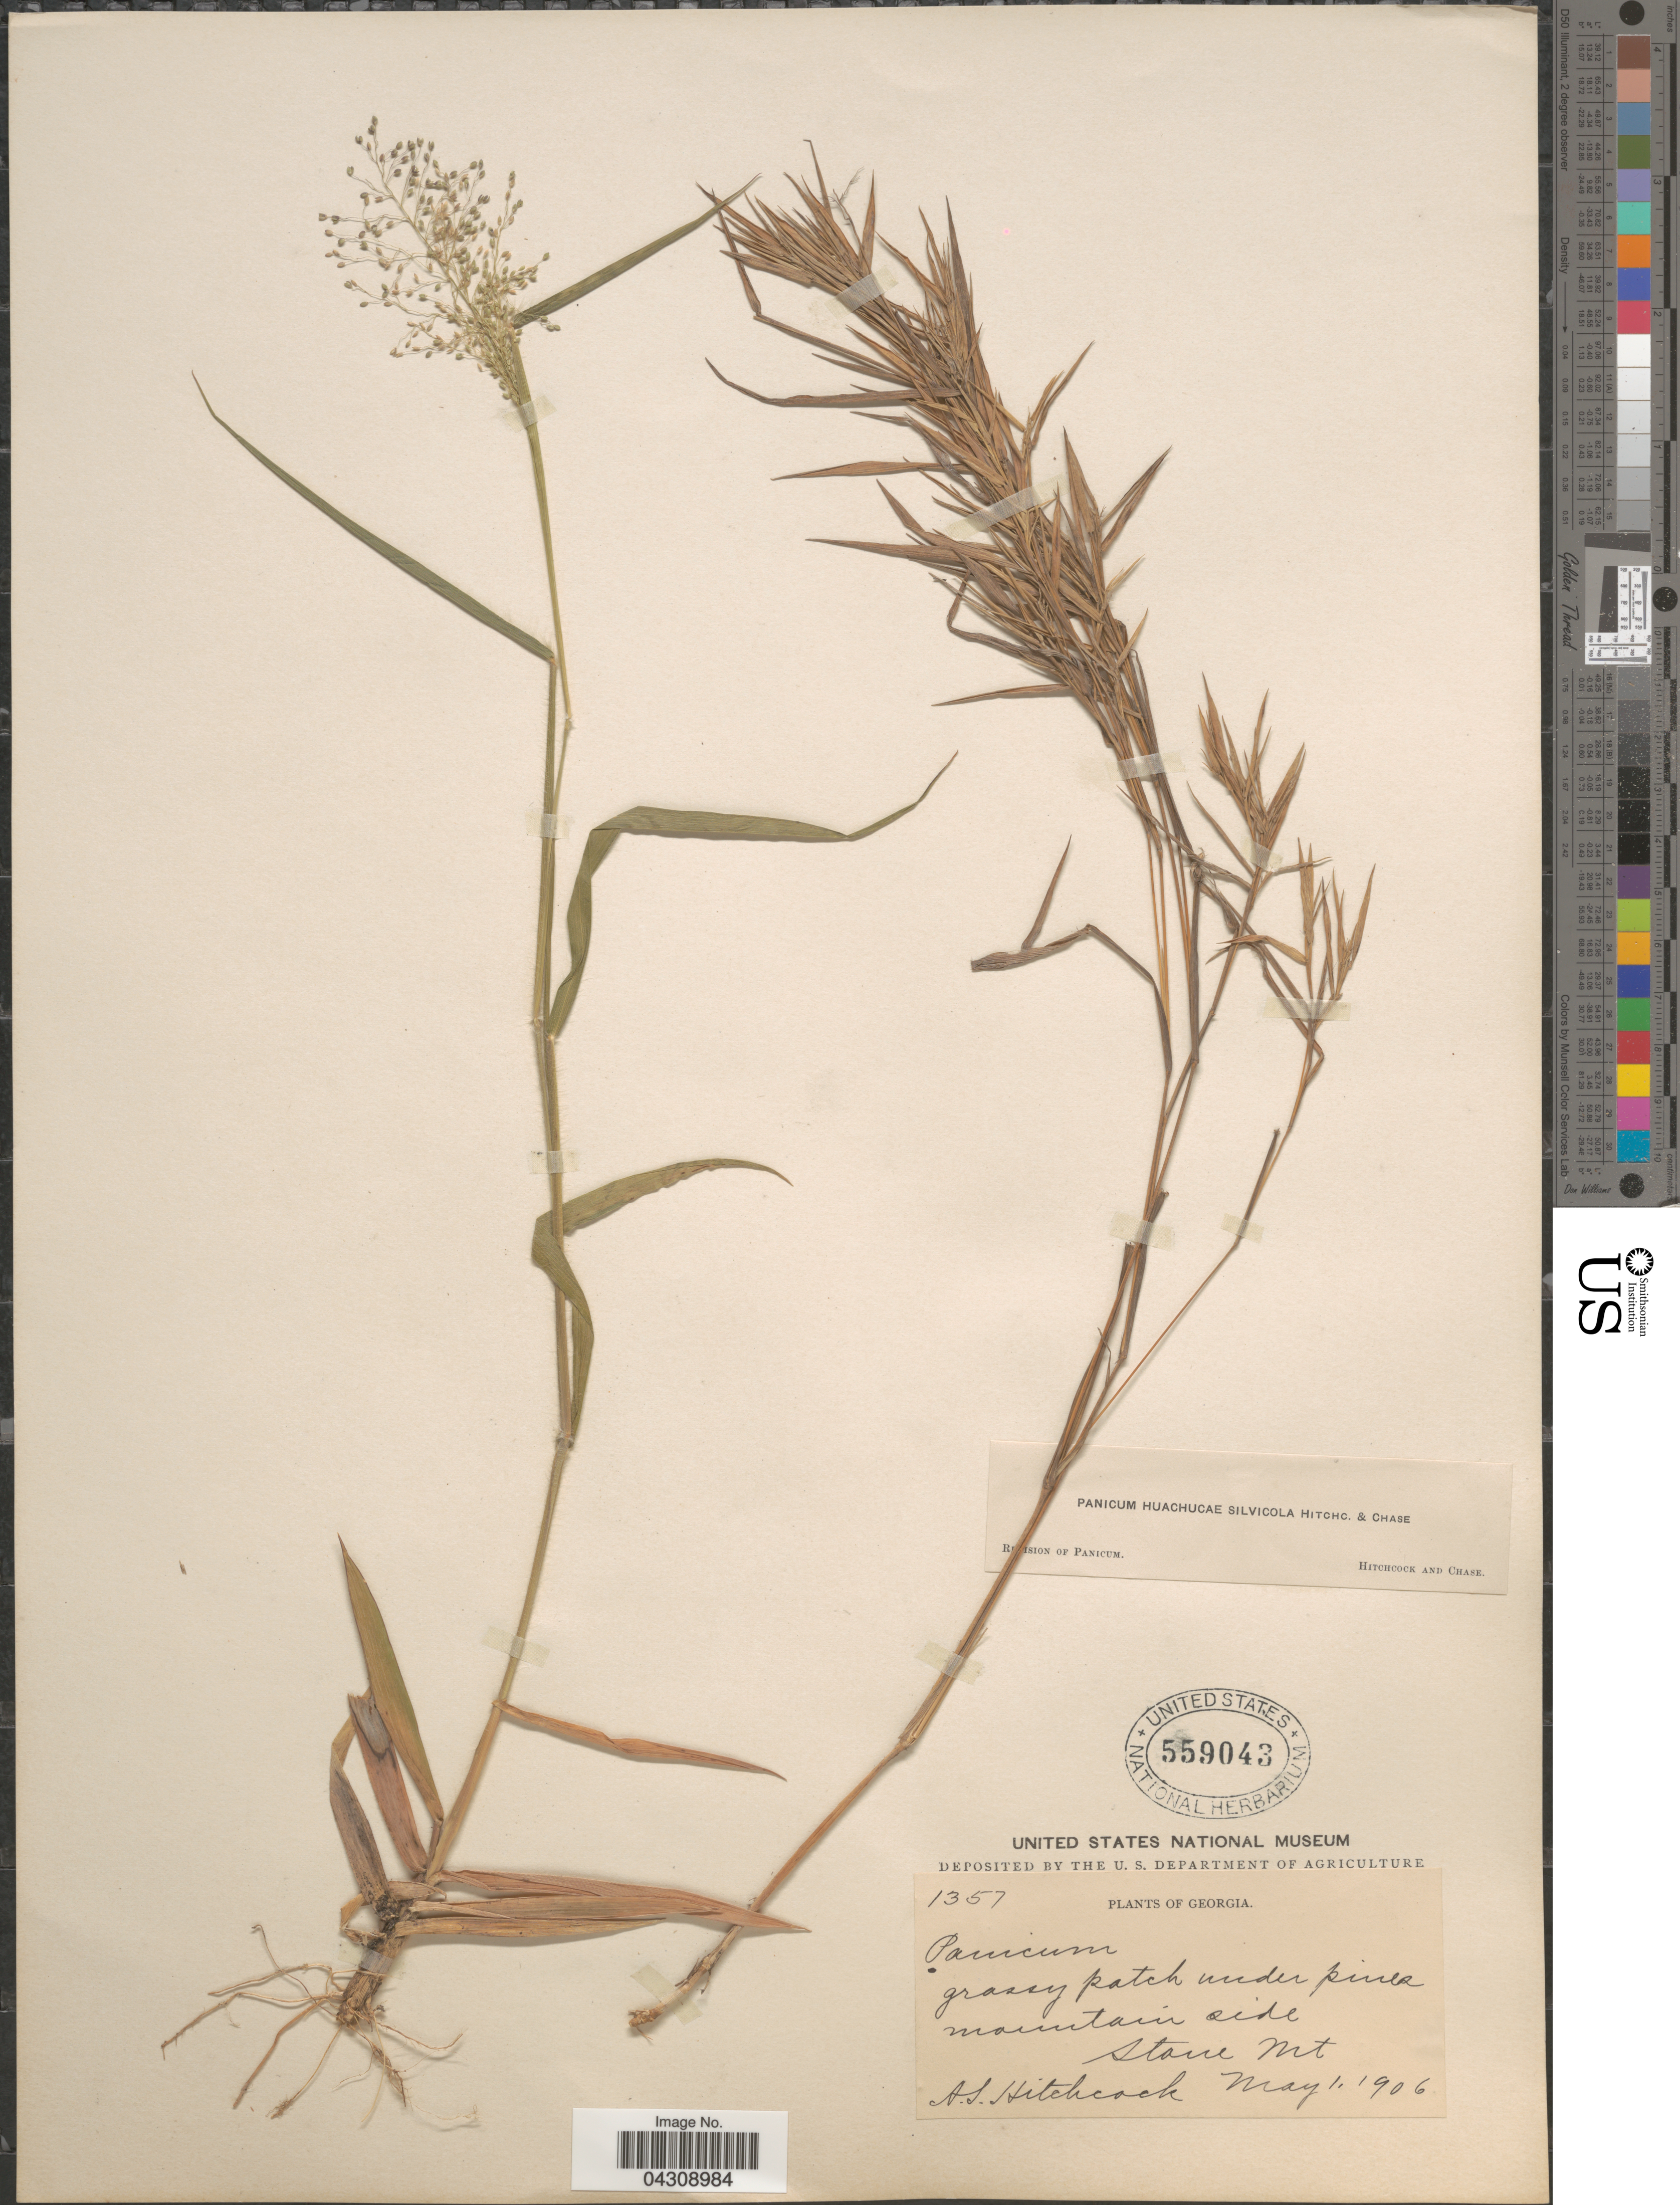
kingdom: Plantae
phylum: Tracheophyta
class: Liliopsida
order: Poales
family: Poaceae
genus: Dichanthelium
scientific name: Dichanthelium acuminatum var. acuminatum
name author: (Sw.) Gould & C.A. Clark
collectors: A. S. Hitchcock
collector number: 1357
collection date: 1906-05-01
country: United States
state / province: Georgia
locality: Mountain side. Stone Mt.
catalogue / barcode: US 559043